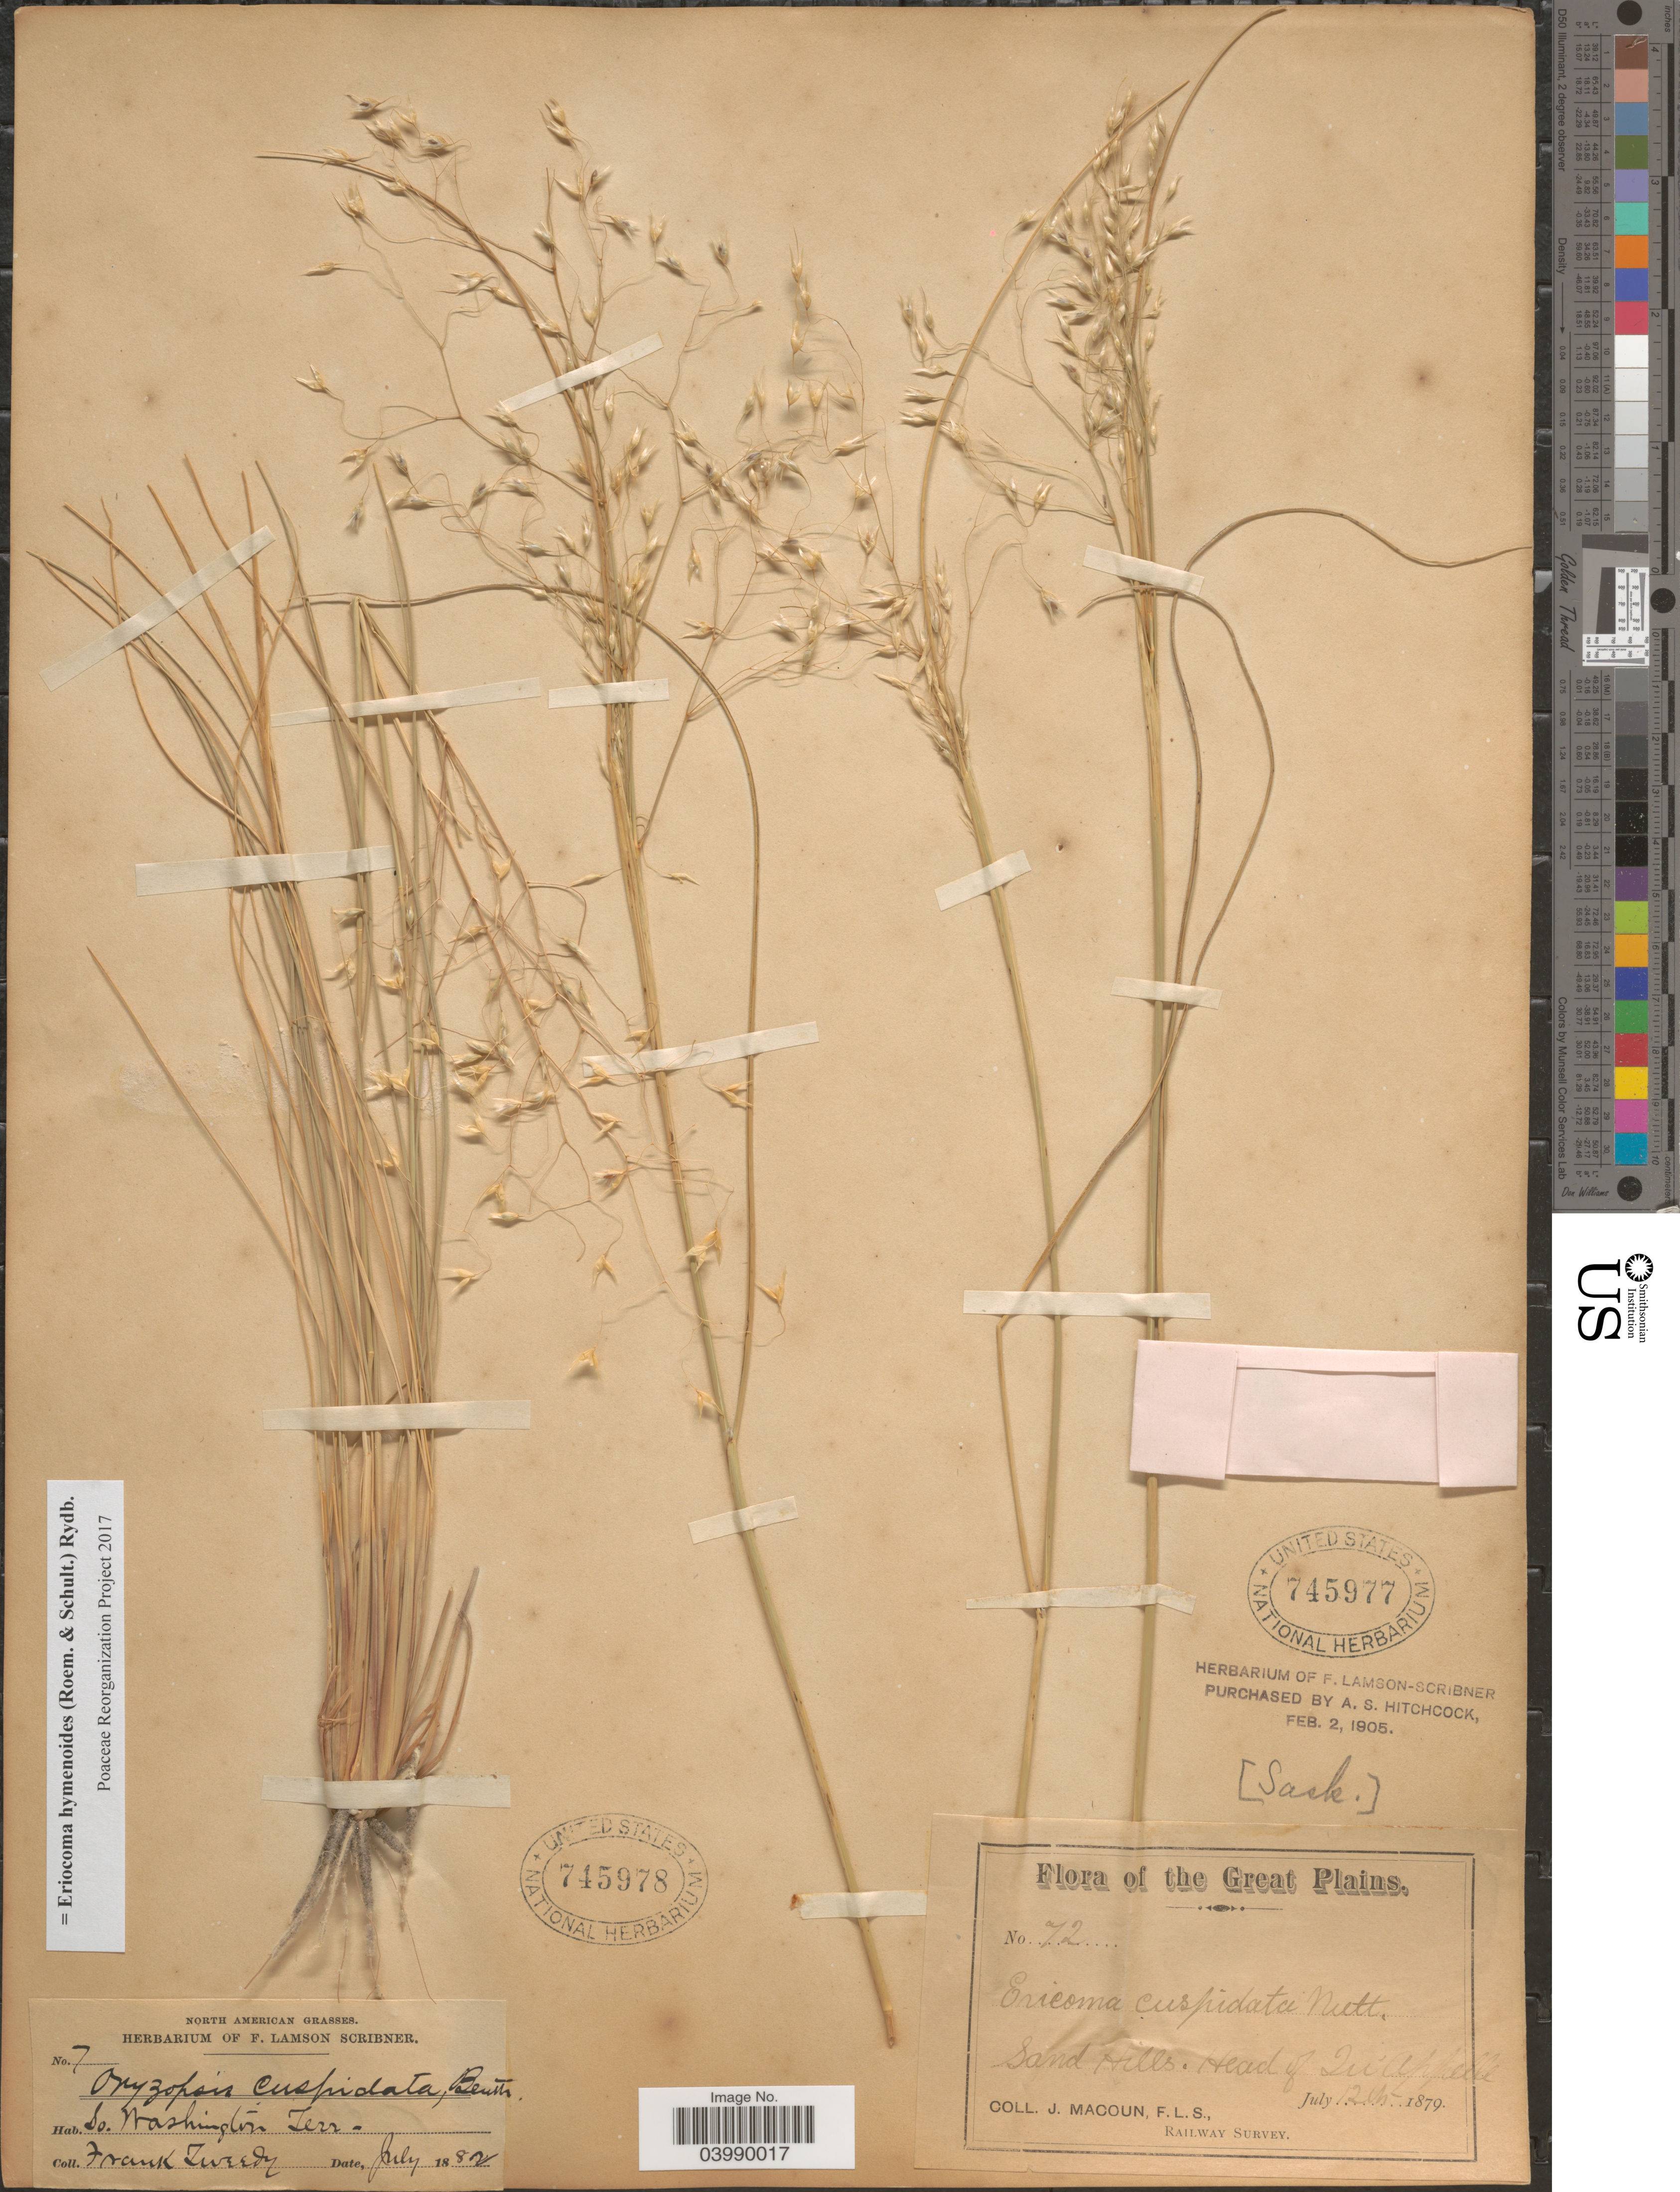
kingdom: Plantae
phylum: Tracheophyta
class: Liliopsida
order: Poales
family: Poaceae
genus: Eriocoma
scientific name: Eriocoma hymenoides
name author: (Roem. & Schult.) Rydb.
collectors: F. Tweedy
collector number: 7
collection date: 1882-07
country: United States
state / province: Washington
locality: So. Washington Terr.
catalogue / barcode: US 745978